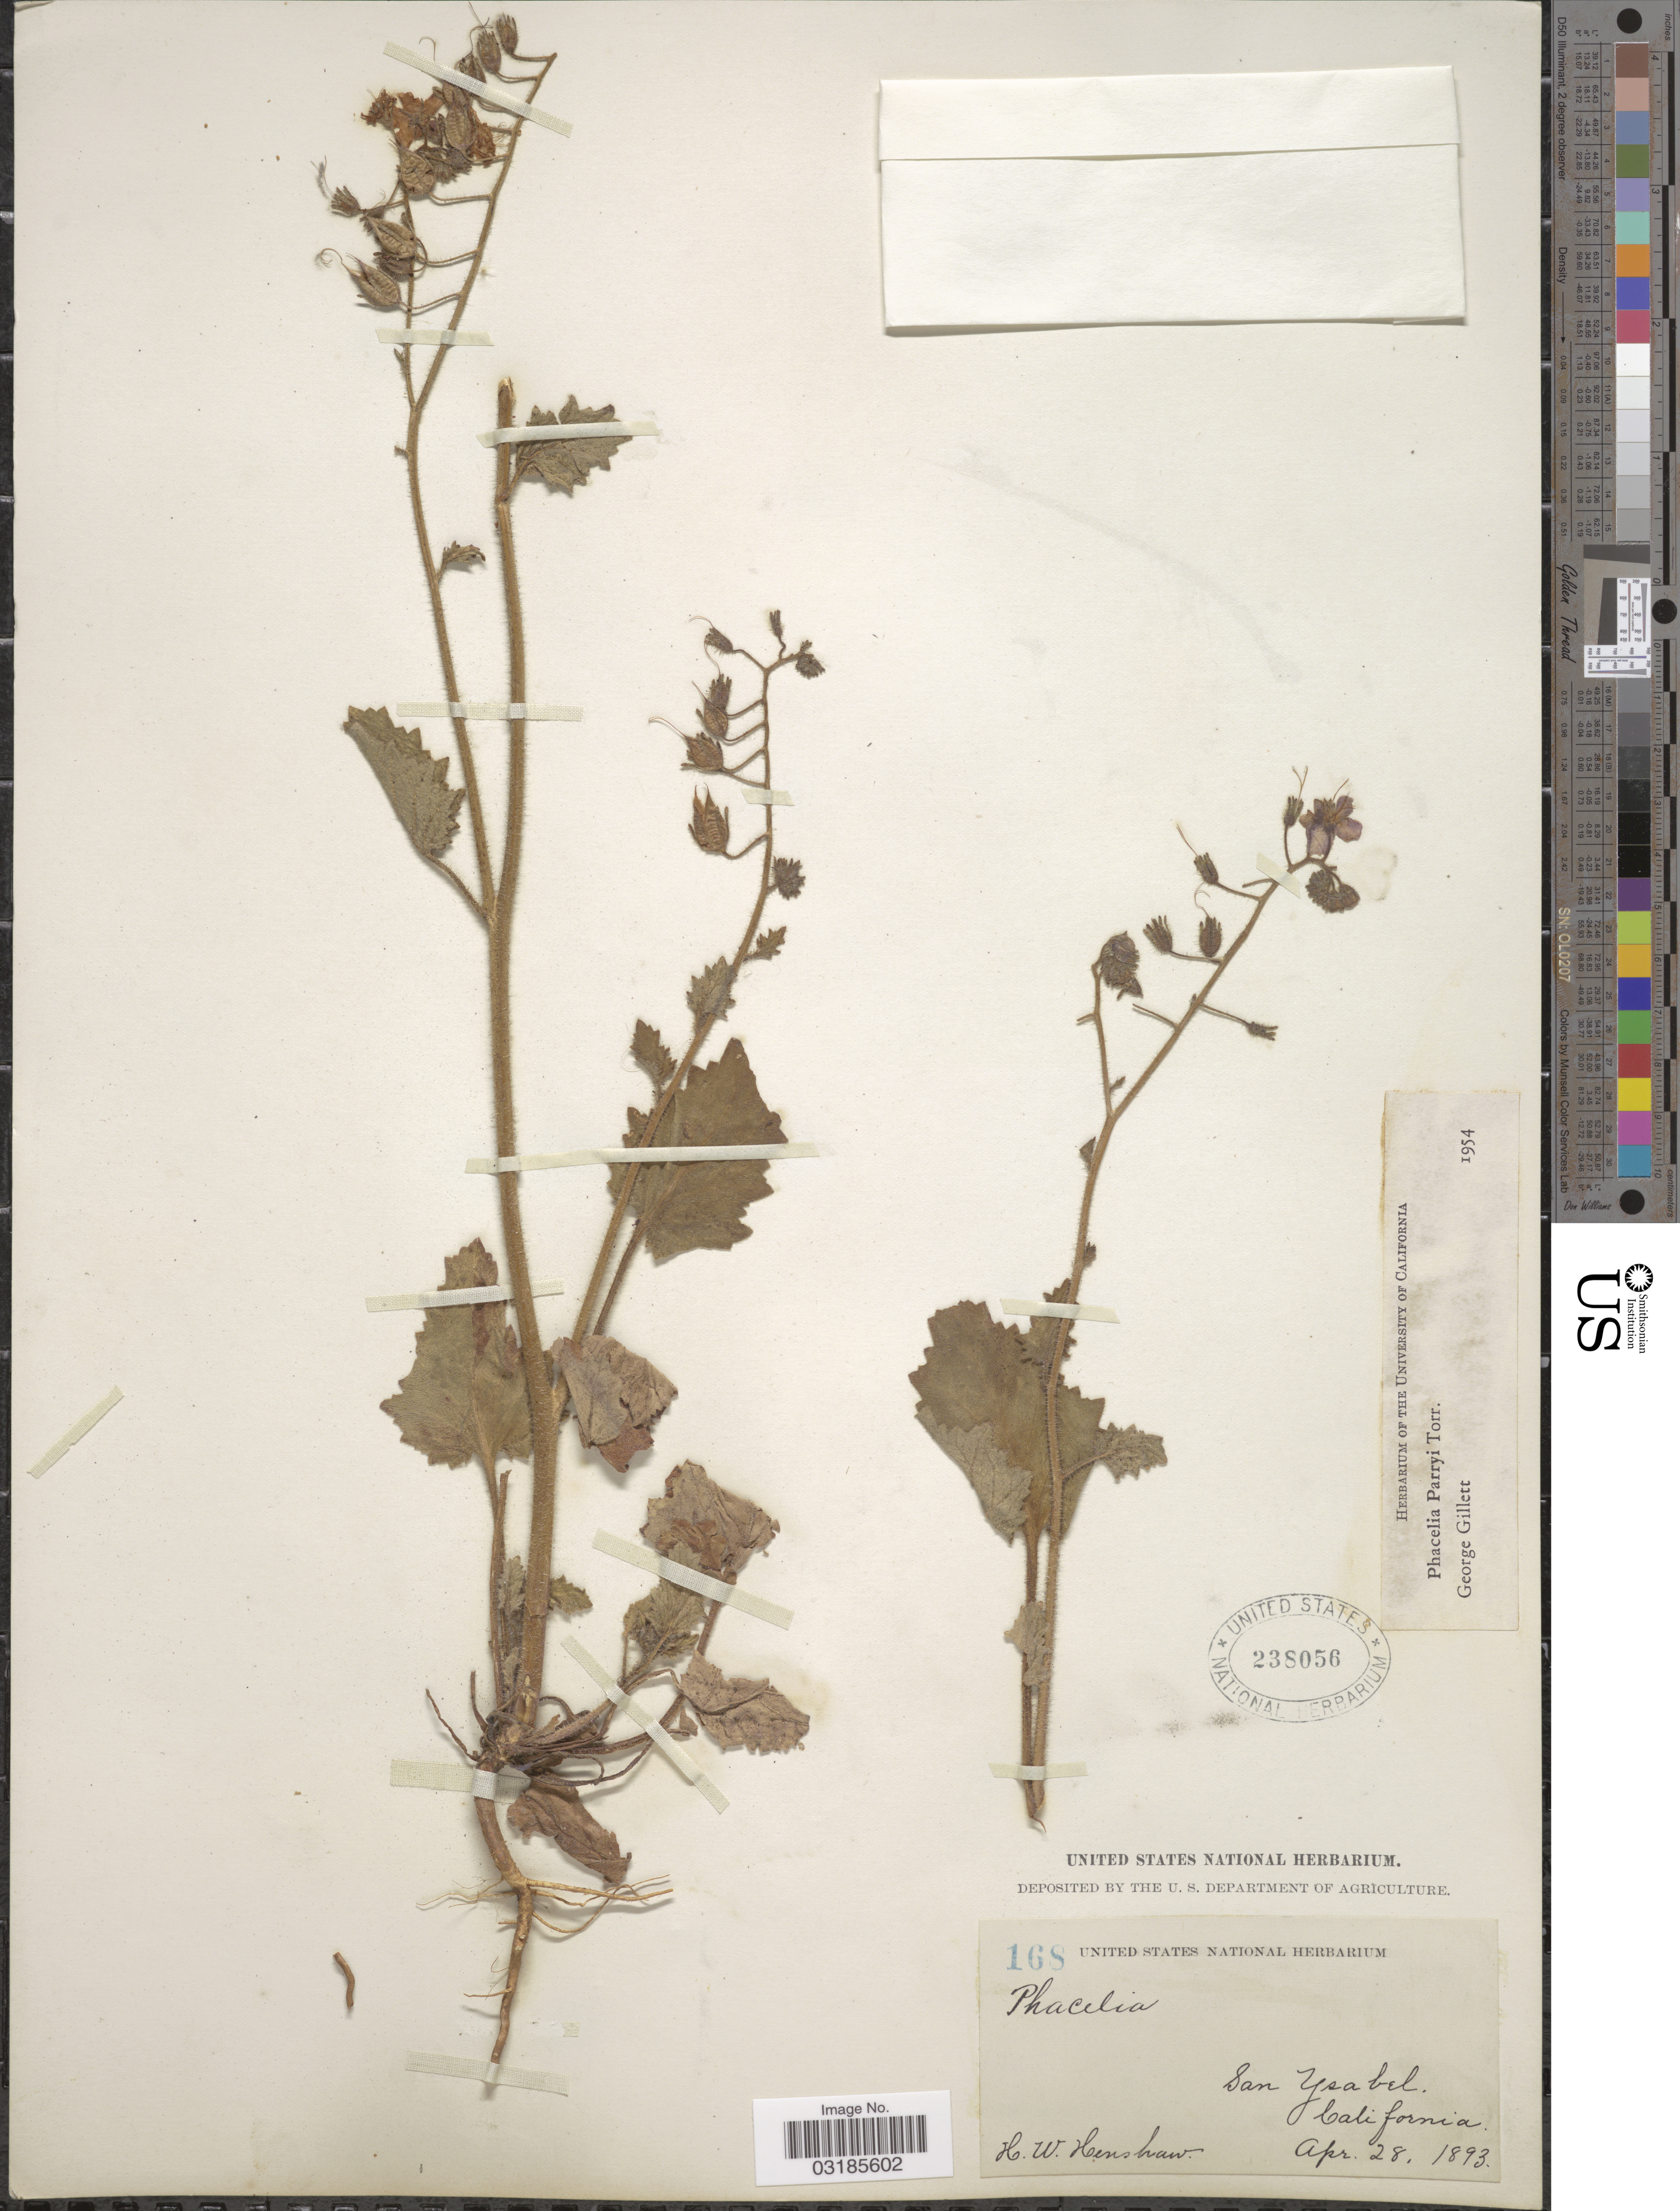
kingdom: Plantae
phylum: Tracheophyta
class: Magnoliopsida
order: Boraginales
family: Hydrophyllaceae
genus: Phacelia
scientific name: Phacelia parryi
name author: Torr. in Emory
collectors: H. Henshaw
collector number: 168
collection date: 1893-04-28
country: United States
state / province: California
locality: San Ysabel.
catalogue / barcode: US 238056